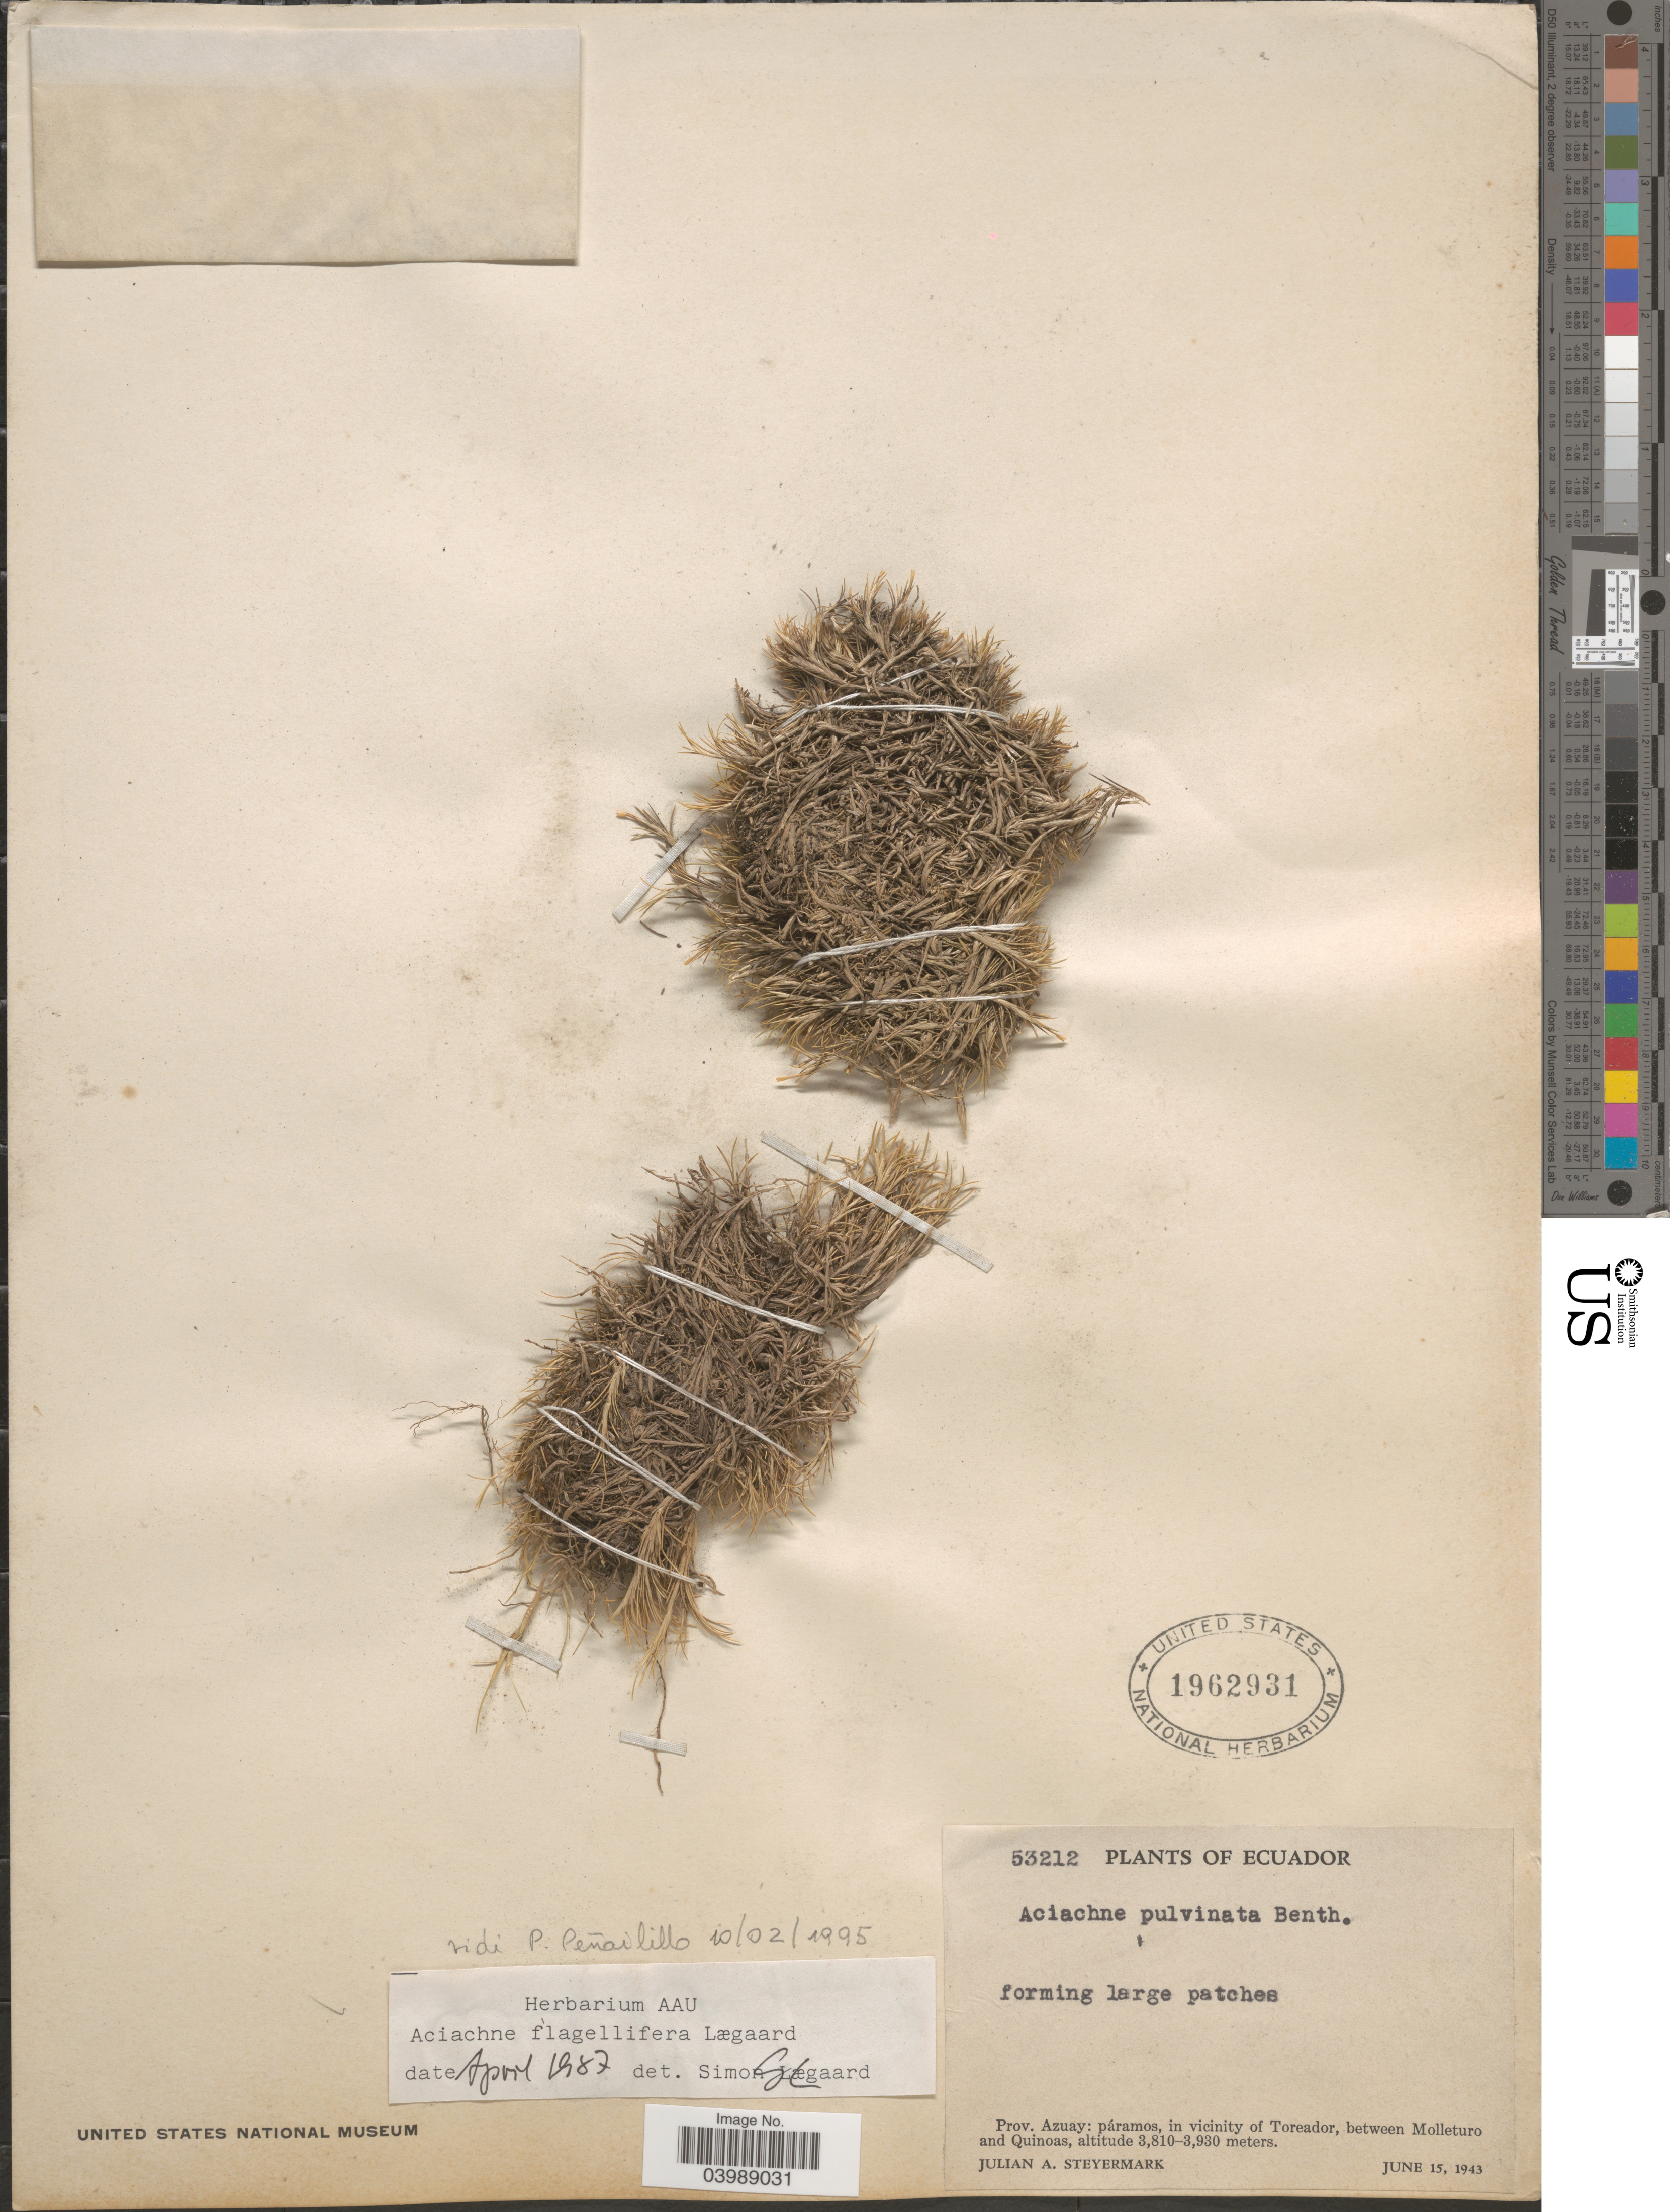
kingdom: Plantae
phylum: Tracheophyta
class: Liliopsida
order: Poales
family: Poaceae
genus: Aciachne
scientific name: Aciachne flagellifera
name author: Lægaard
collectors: J. Steyermark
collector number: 53212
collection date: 1943-06-15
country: Ecuador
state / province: Azuay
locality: Páramos, in vicinity of Toreador, between Molleturo and Quinoas.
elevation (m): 3810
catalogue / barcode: US 1962931